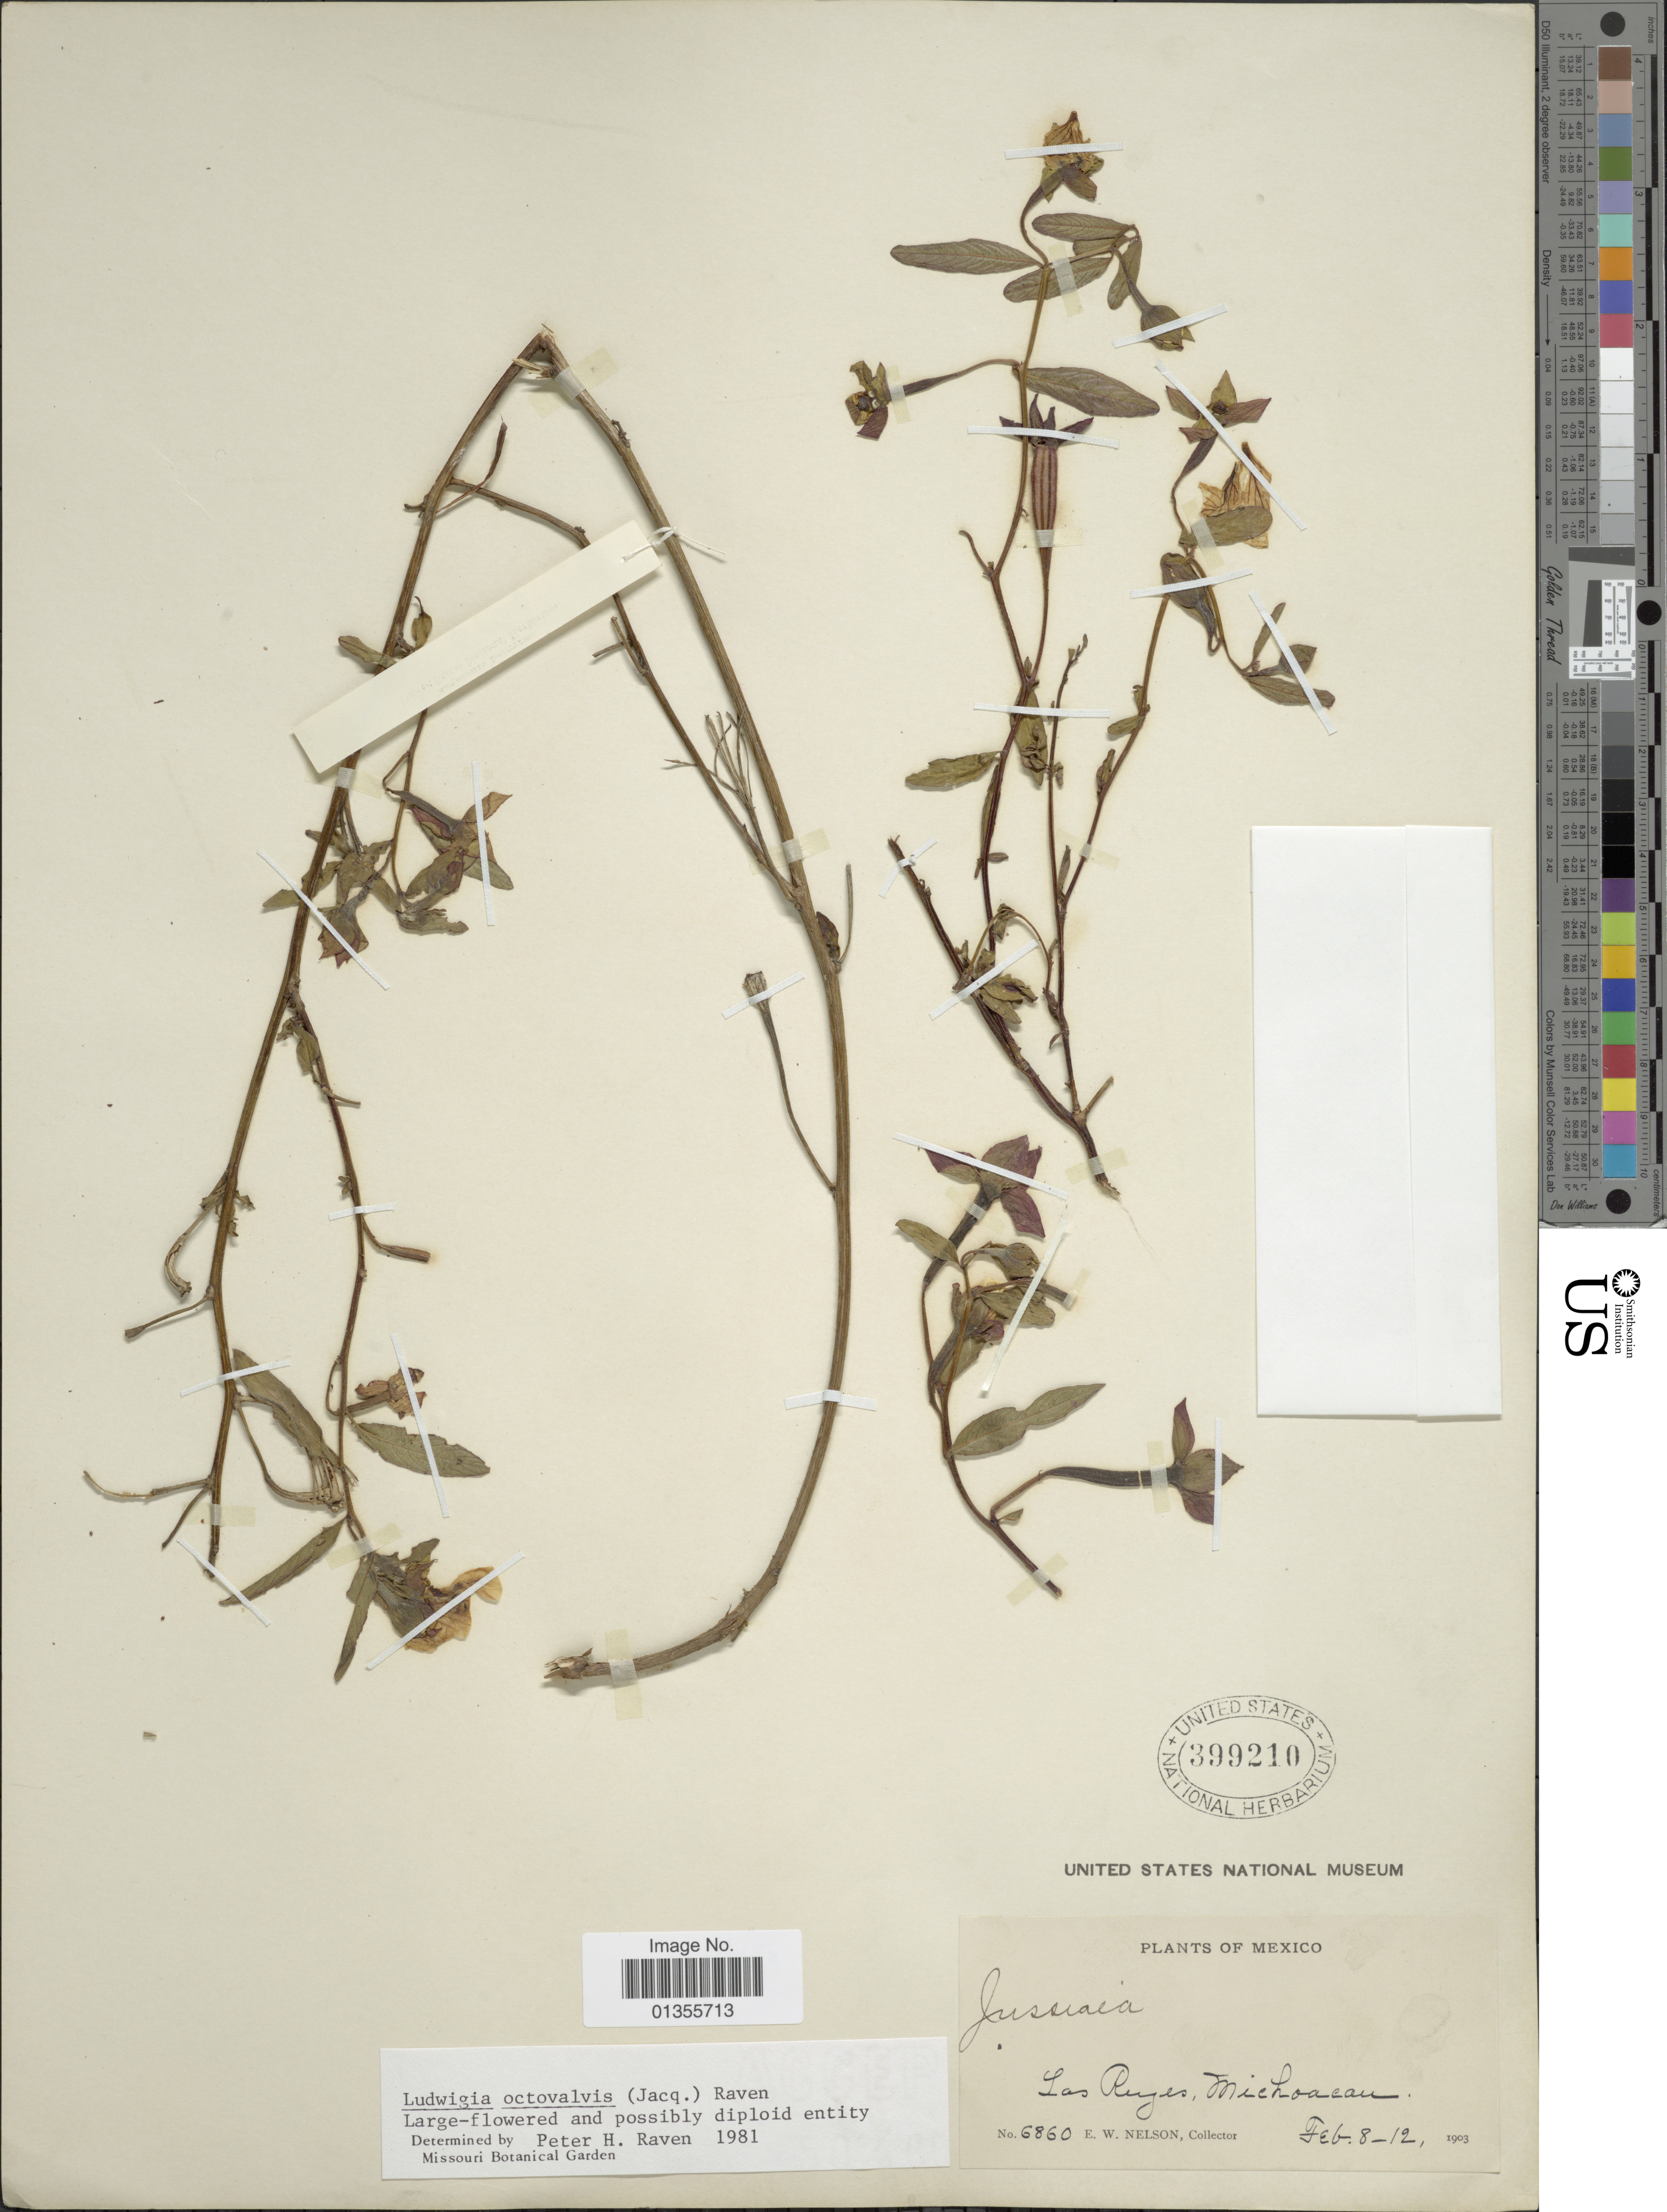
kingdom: Plantae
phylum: Tracheophyta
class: Magnoliopsida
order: Myrtales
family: Onagraceae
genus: Ludwigia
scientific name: Ludwigia octovalvis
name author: (Jacq.) P.H. Raven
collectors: E. W. Nelson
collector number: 6860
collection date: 1903-02-08/1903-02-12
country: Mexico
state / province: Michoacán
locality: Las Ruyes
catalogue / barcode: US 399210